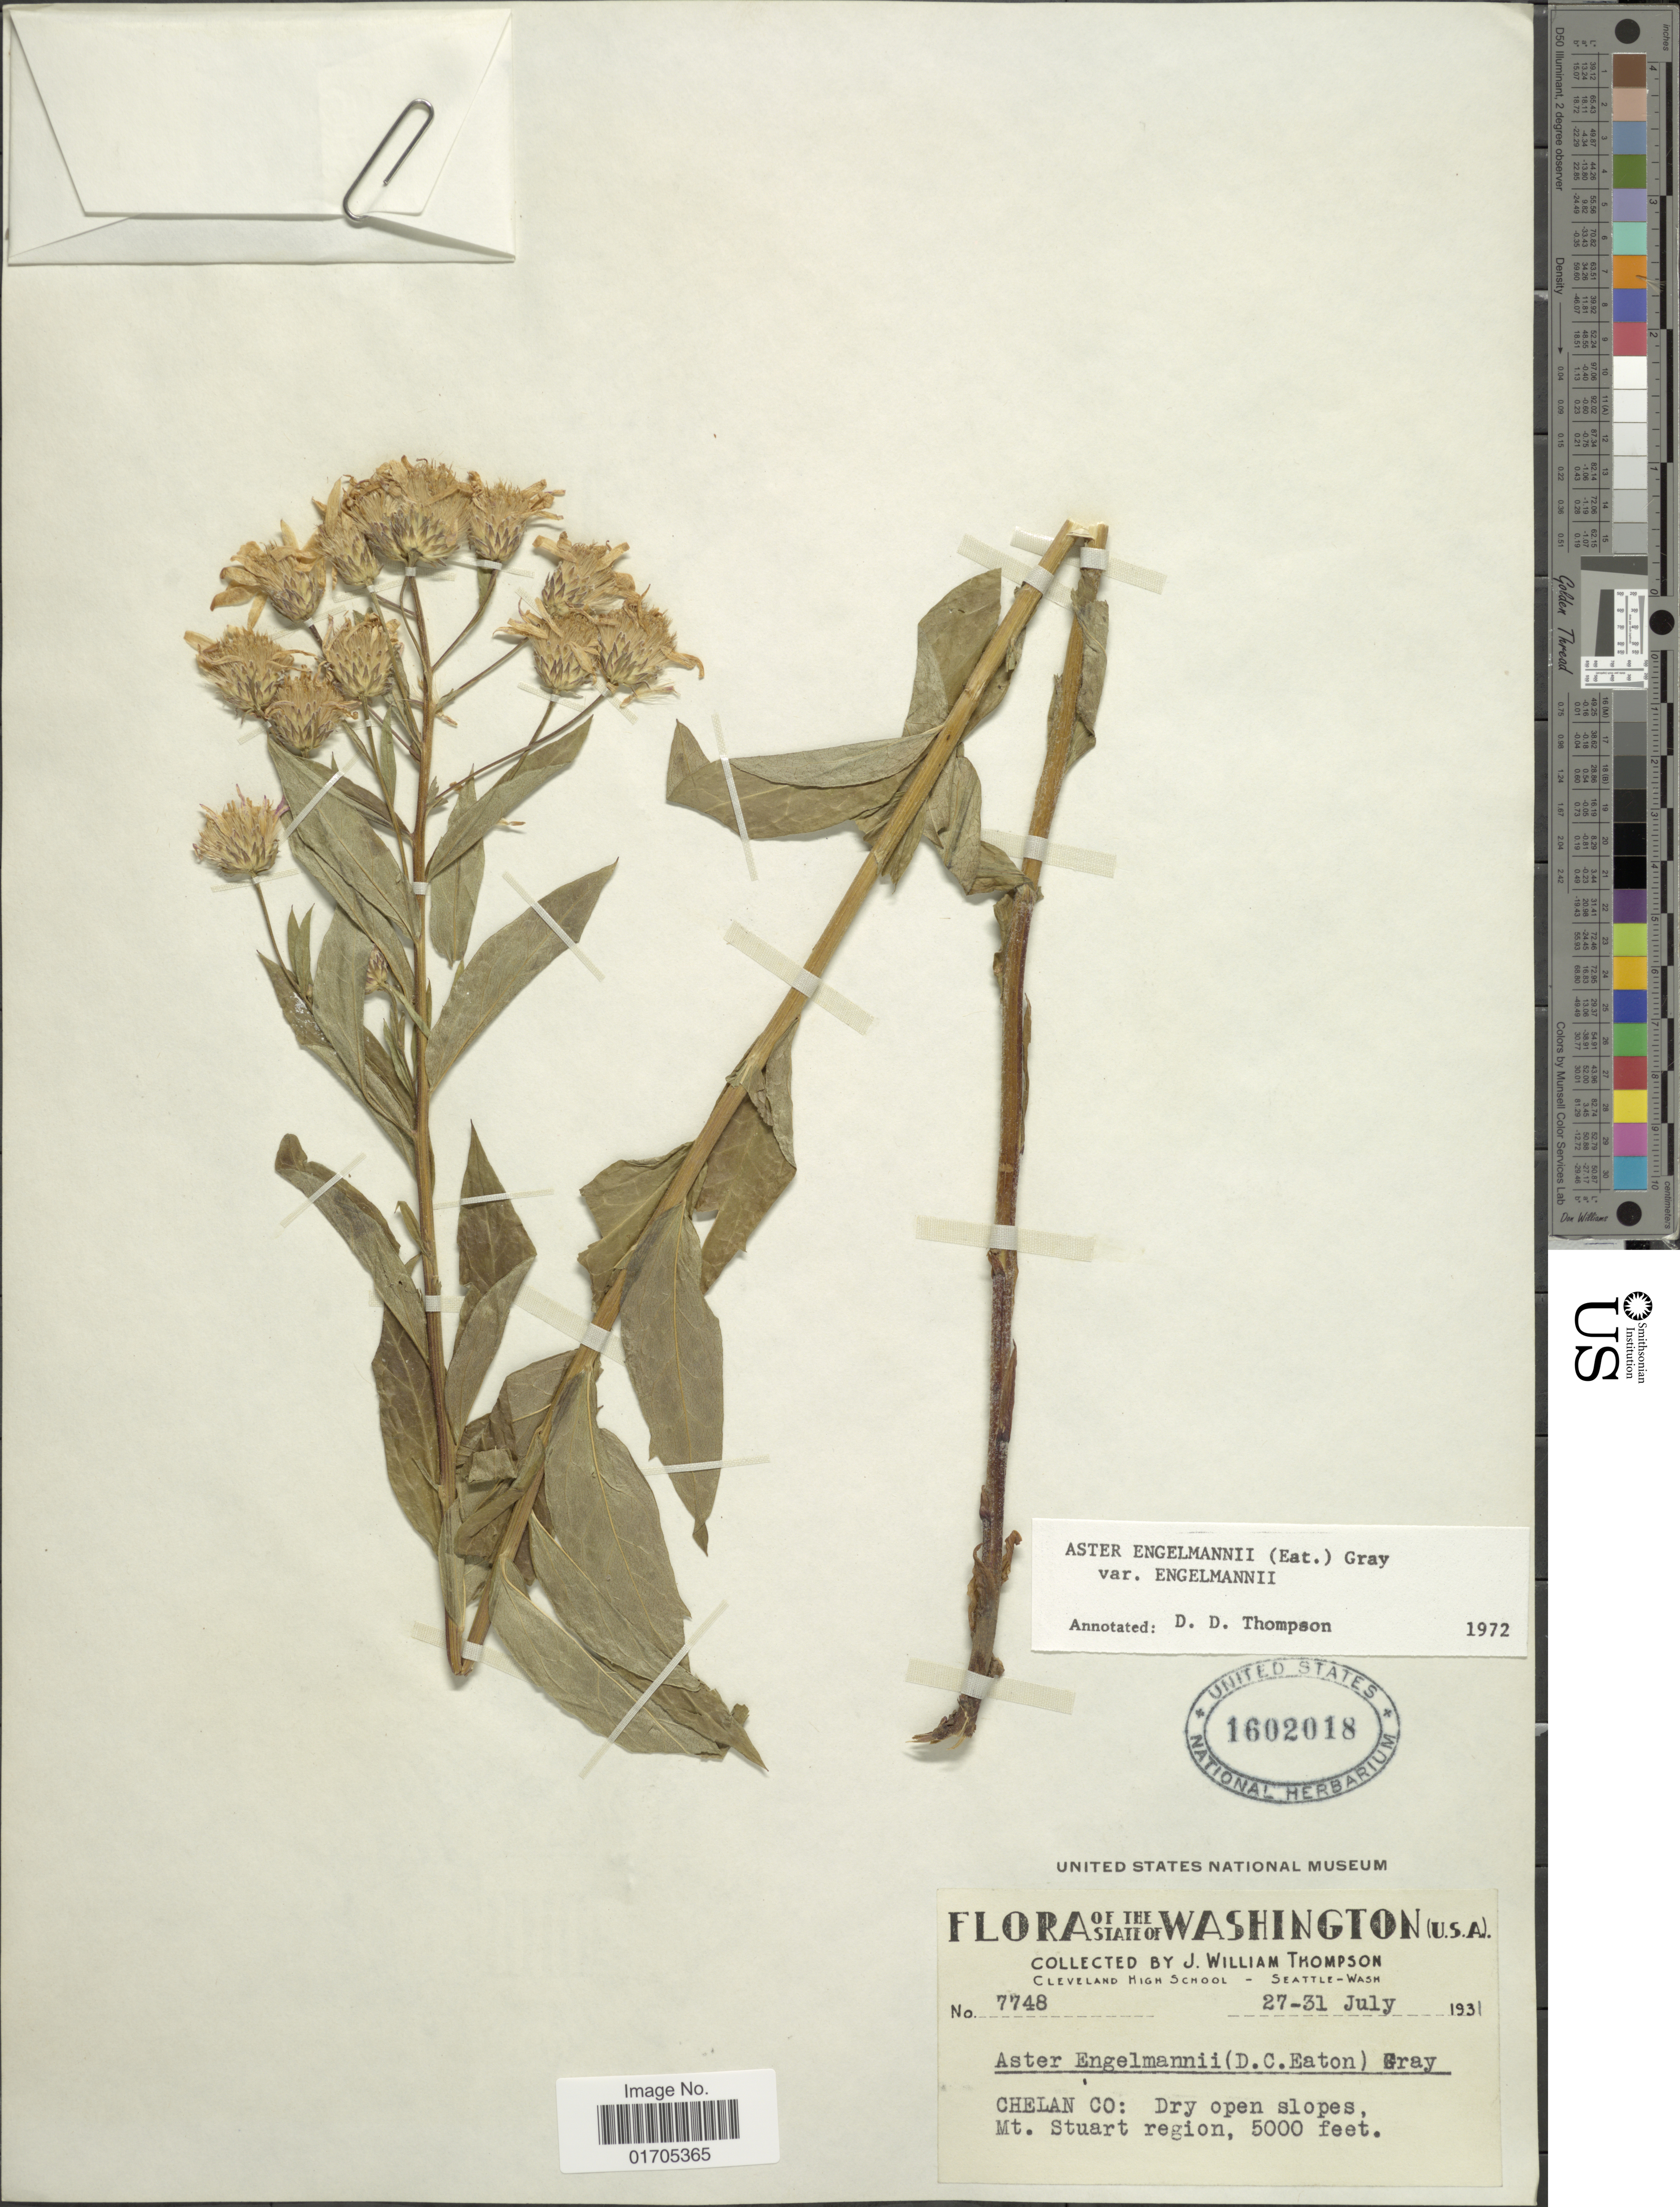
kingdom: Plantae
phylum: Tracheophyta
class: Magnoliopsida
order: Asterales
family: Asteraceae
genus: Eucephalus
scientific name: Eucephalus engelmannii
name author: (D.C. Eaton) Greene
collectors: J. W. Thompson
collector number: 7748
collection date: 1931-07-27/1931-07-31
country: United States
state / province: Washington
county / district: Chelan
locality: Washington (U.S.A.). Cleveland High School - Seattle - Wash. Chelan Co: Dry open slopes, Mt. Stuart region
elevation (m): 1524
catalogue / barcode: US 1602018